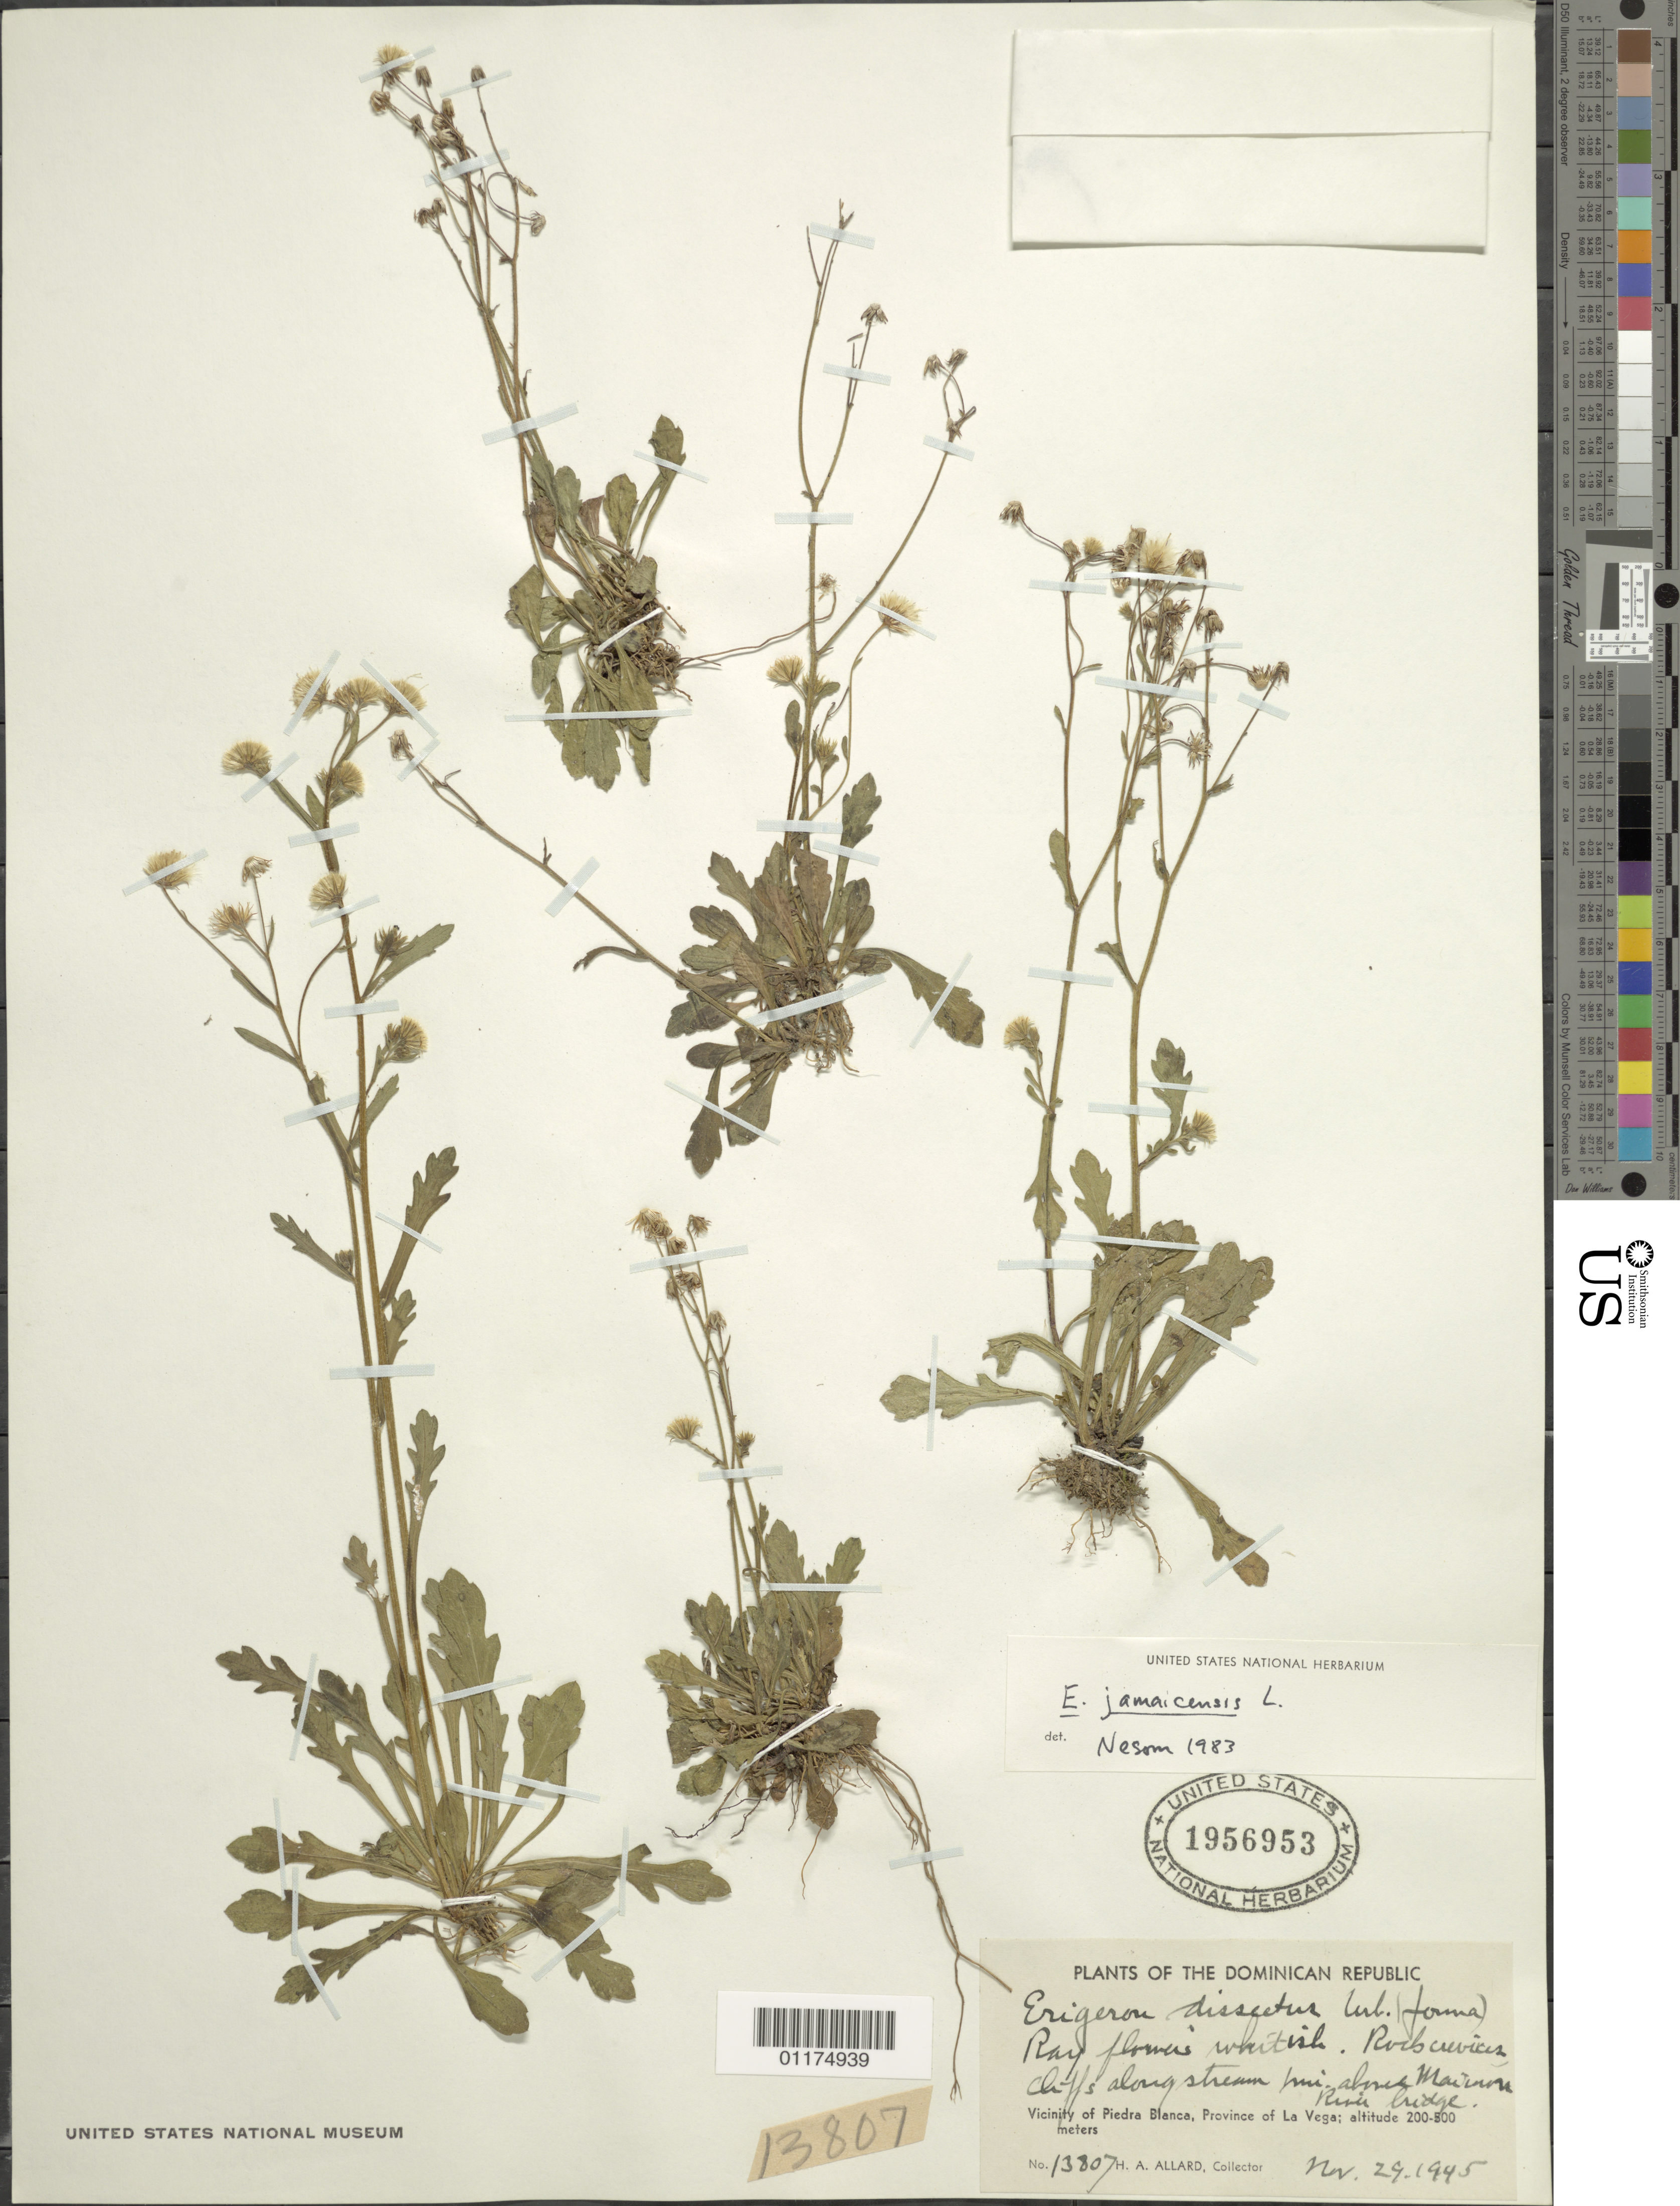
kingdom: Plantae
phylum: Tracheophyta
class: Magnoliopsida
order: Asterales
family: Asteraceae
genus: Erigeron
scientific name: Erigeron jamaicensis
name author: L.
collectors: H. A. Allard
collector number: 13807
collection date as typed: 29 Nov 1945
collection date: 1945-11-29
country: Dominican Republic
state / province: La Vega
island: Hispaniola I.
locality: Vicinity of Piedra Blanca,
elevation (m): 200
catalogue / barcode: US 1956953